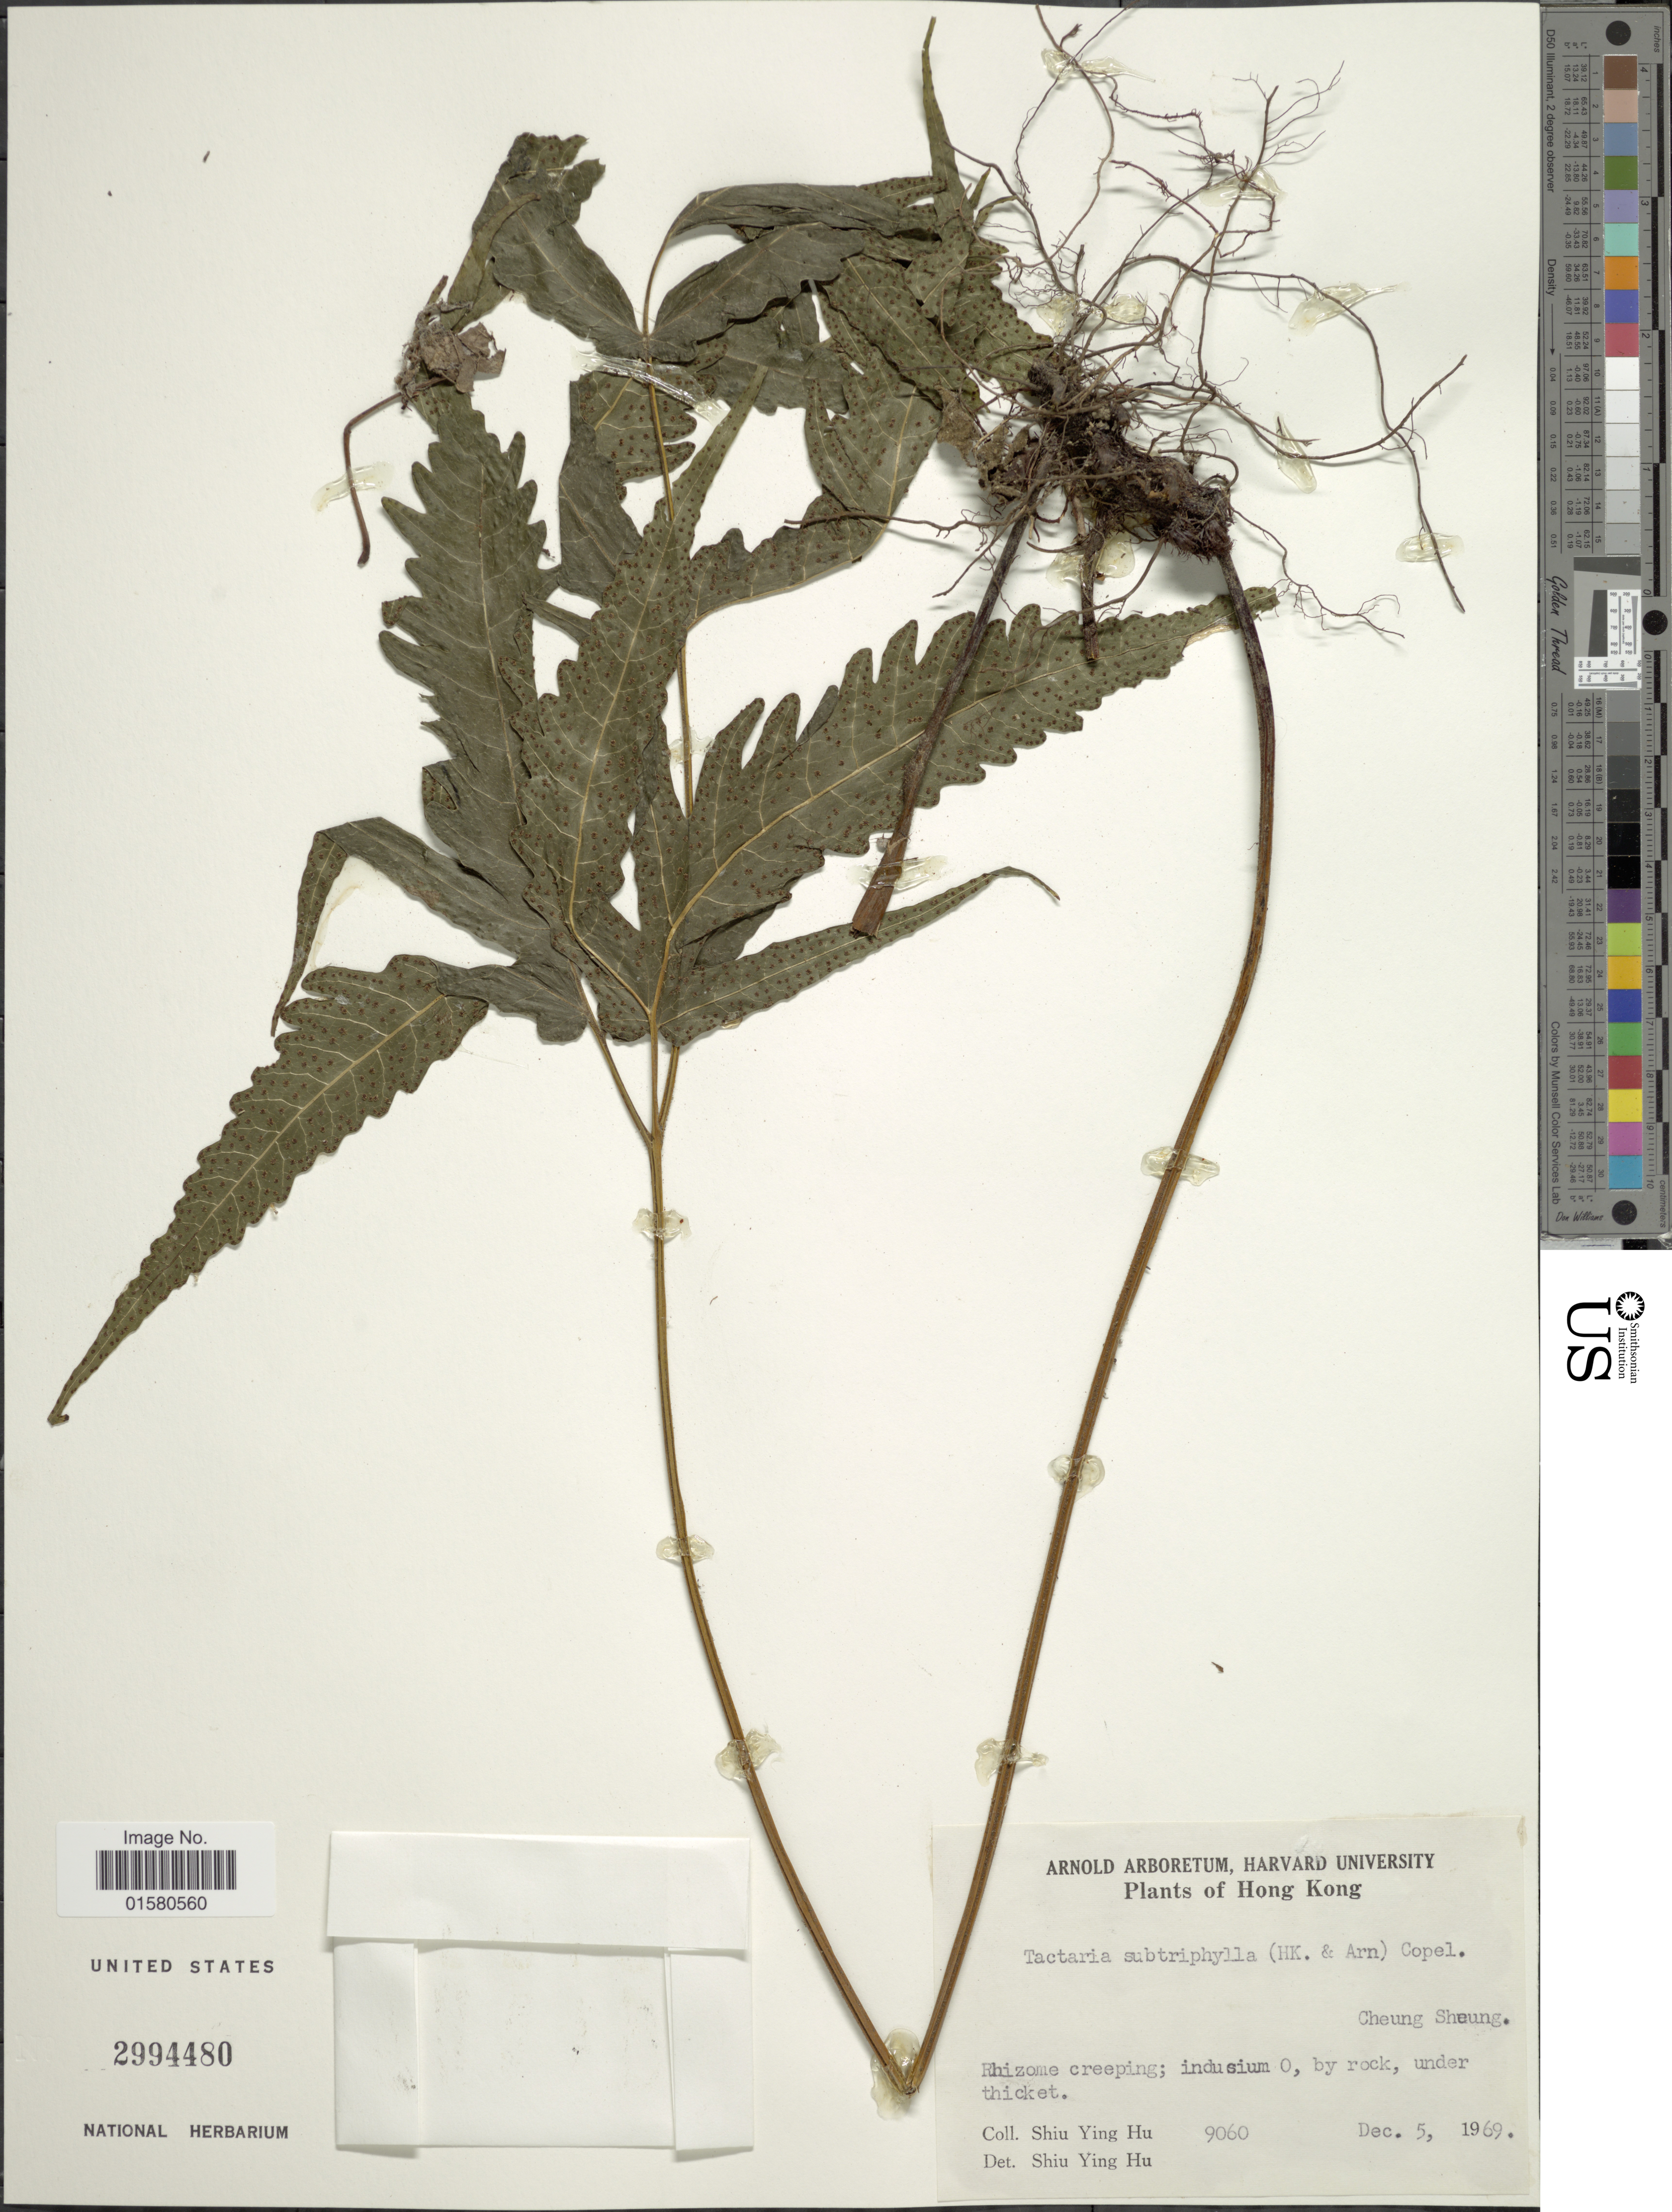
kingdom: Plantae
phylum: Tracheophyta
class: Polypodiopsida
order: Polypodiales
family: Tectariaceae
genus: Tectaria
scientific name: Tectaria subtriphylla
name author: (Hook. & Arn.) Copel.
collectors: S. Y. Hu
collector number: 9060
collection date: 1969-12-05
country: China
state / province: Hong Kong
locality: Hong Kong, Cheung Sheung.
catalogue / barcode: US 2994480